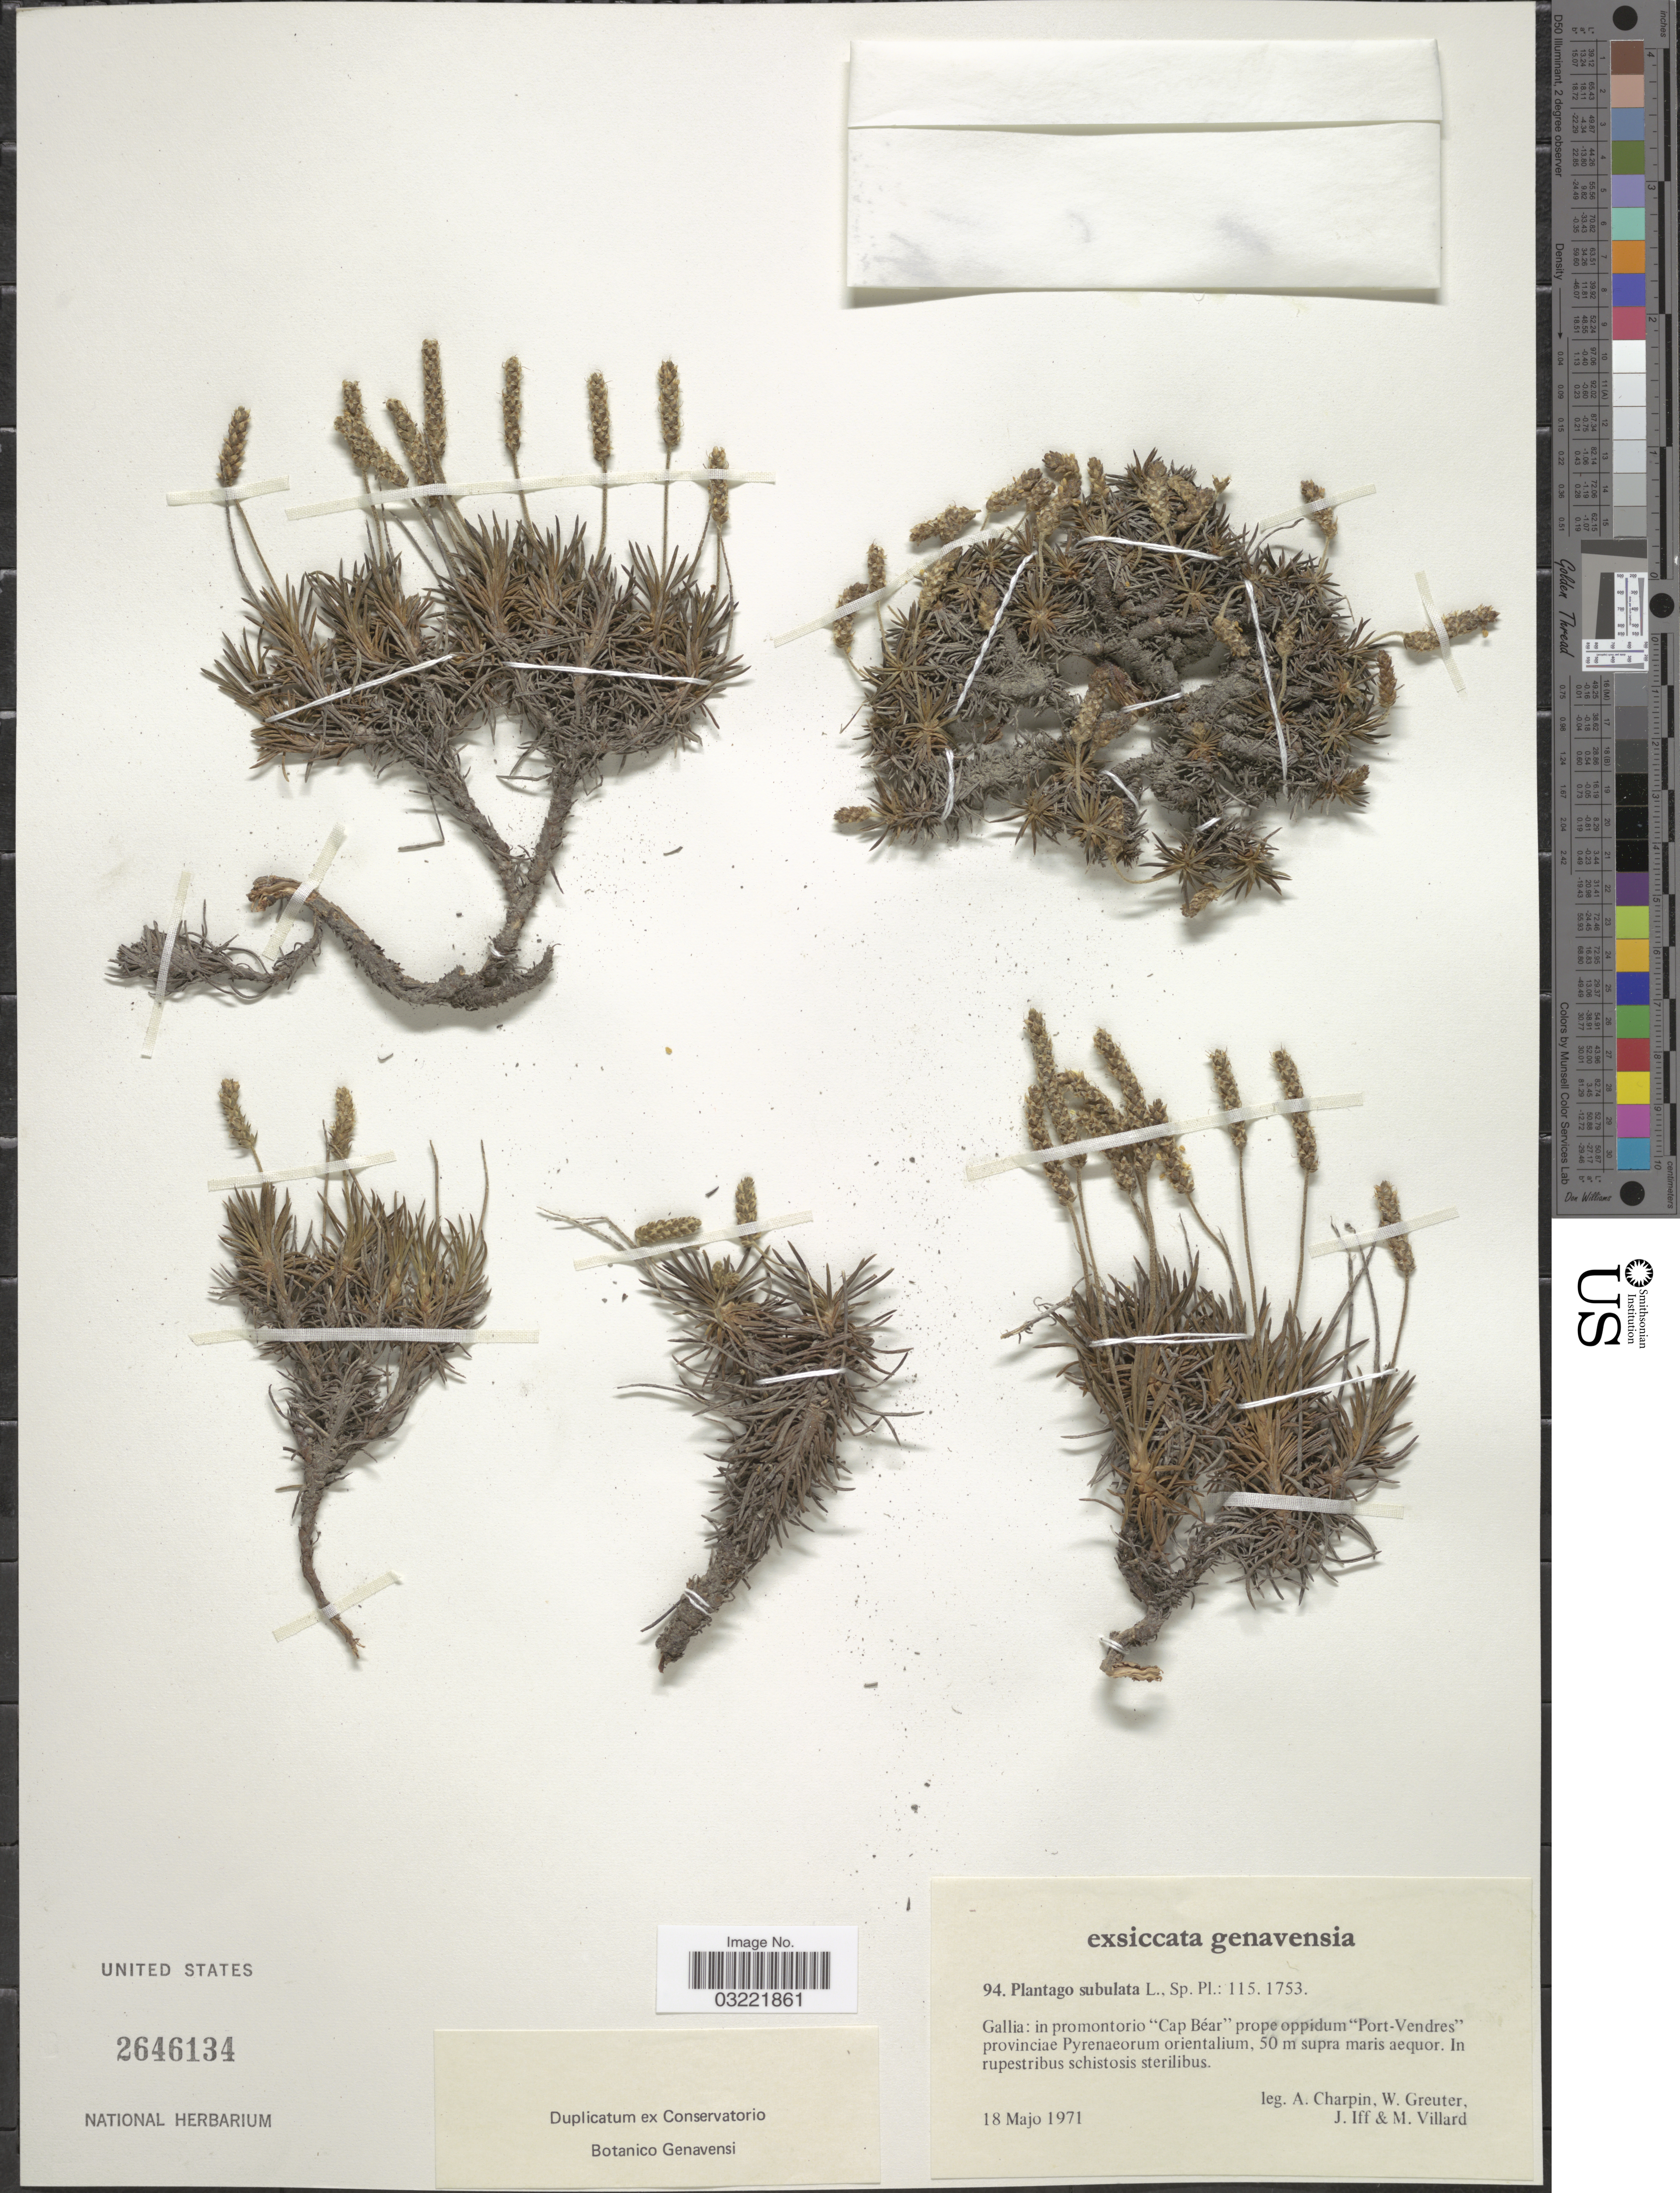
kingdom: Plantae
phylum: Tracheophyta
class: Magnoliopsida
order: Lamiales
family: Plantaginaceae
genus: Plantago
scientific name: Plantago subulata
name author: L.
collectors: A. Charpin, W. Greuter, J. Iff & M. Villard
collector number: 94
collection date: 1971-05-18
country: France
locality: Genavensia [unsure placement]. Gallia: in promontorio "Cap Béar" prope poppidum "Port-vendres" provinciae Pyrenaeorum orientalium, 50 m supra maris aequor.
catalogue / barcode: US 2646134